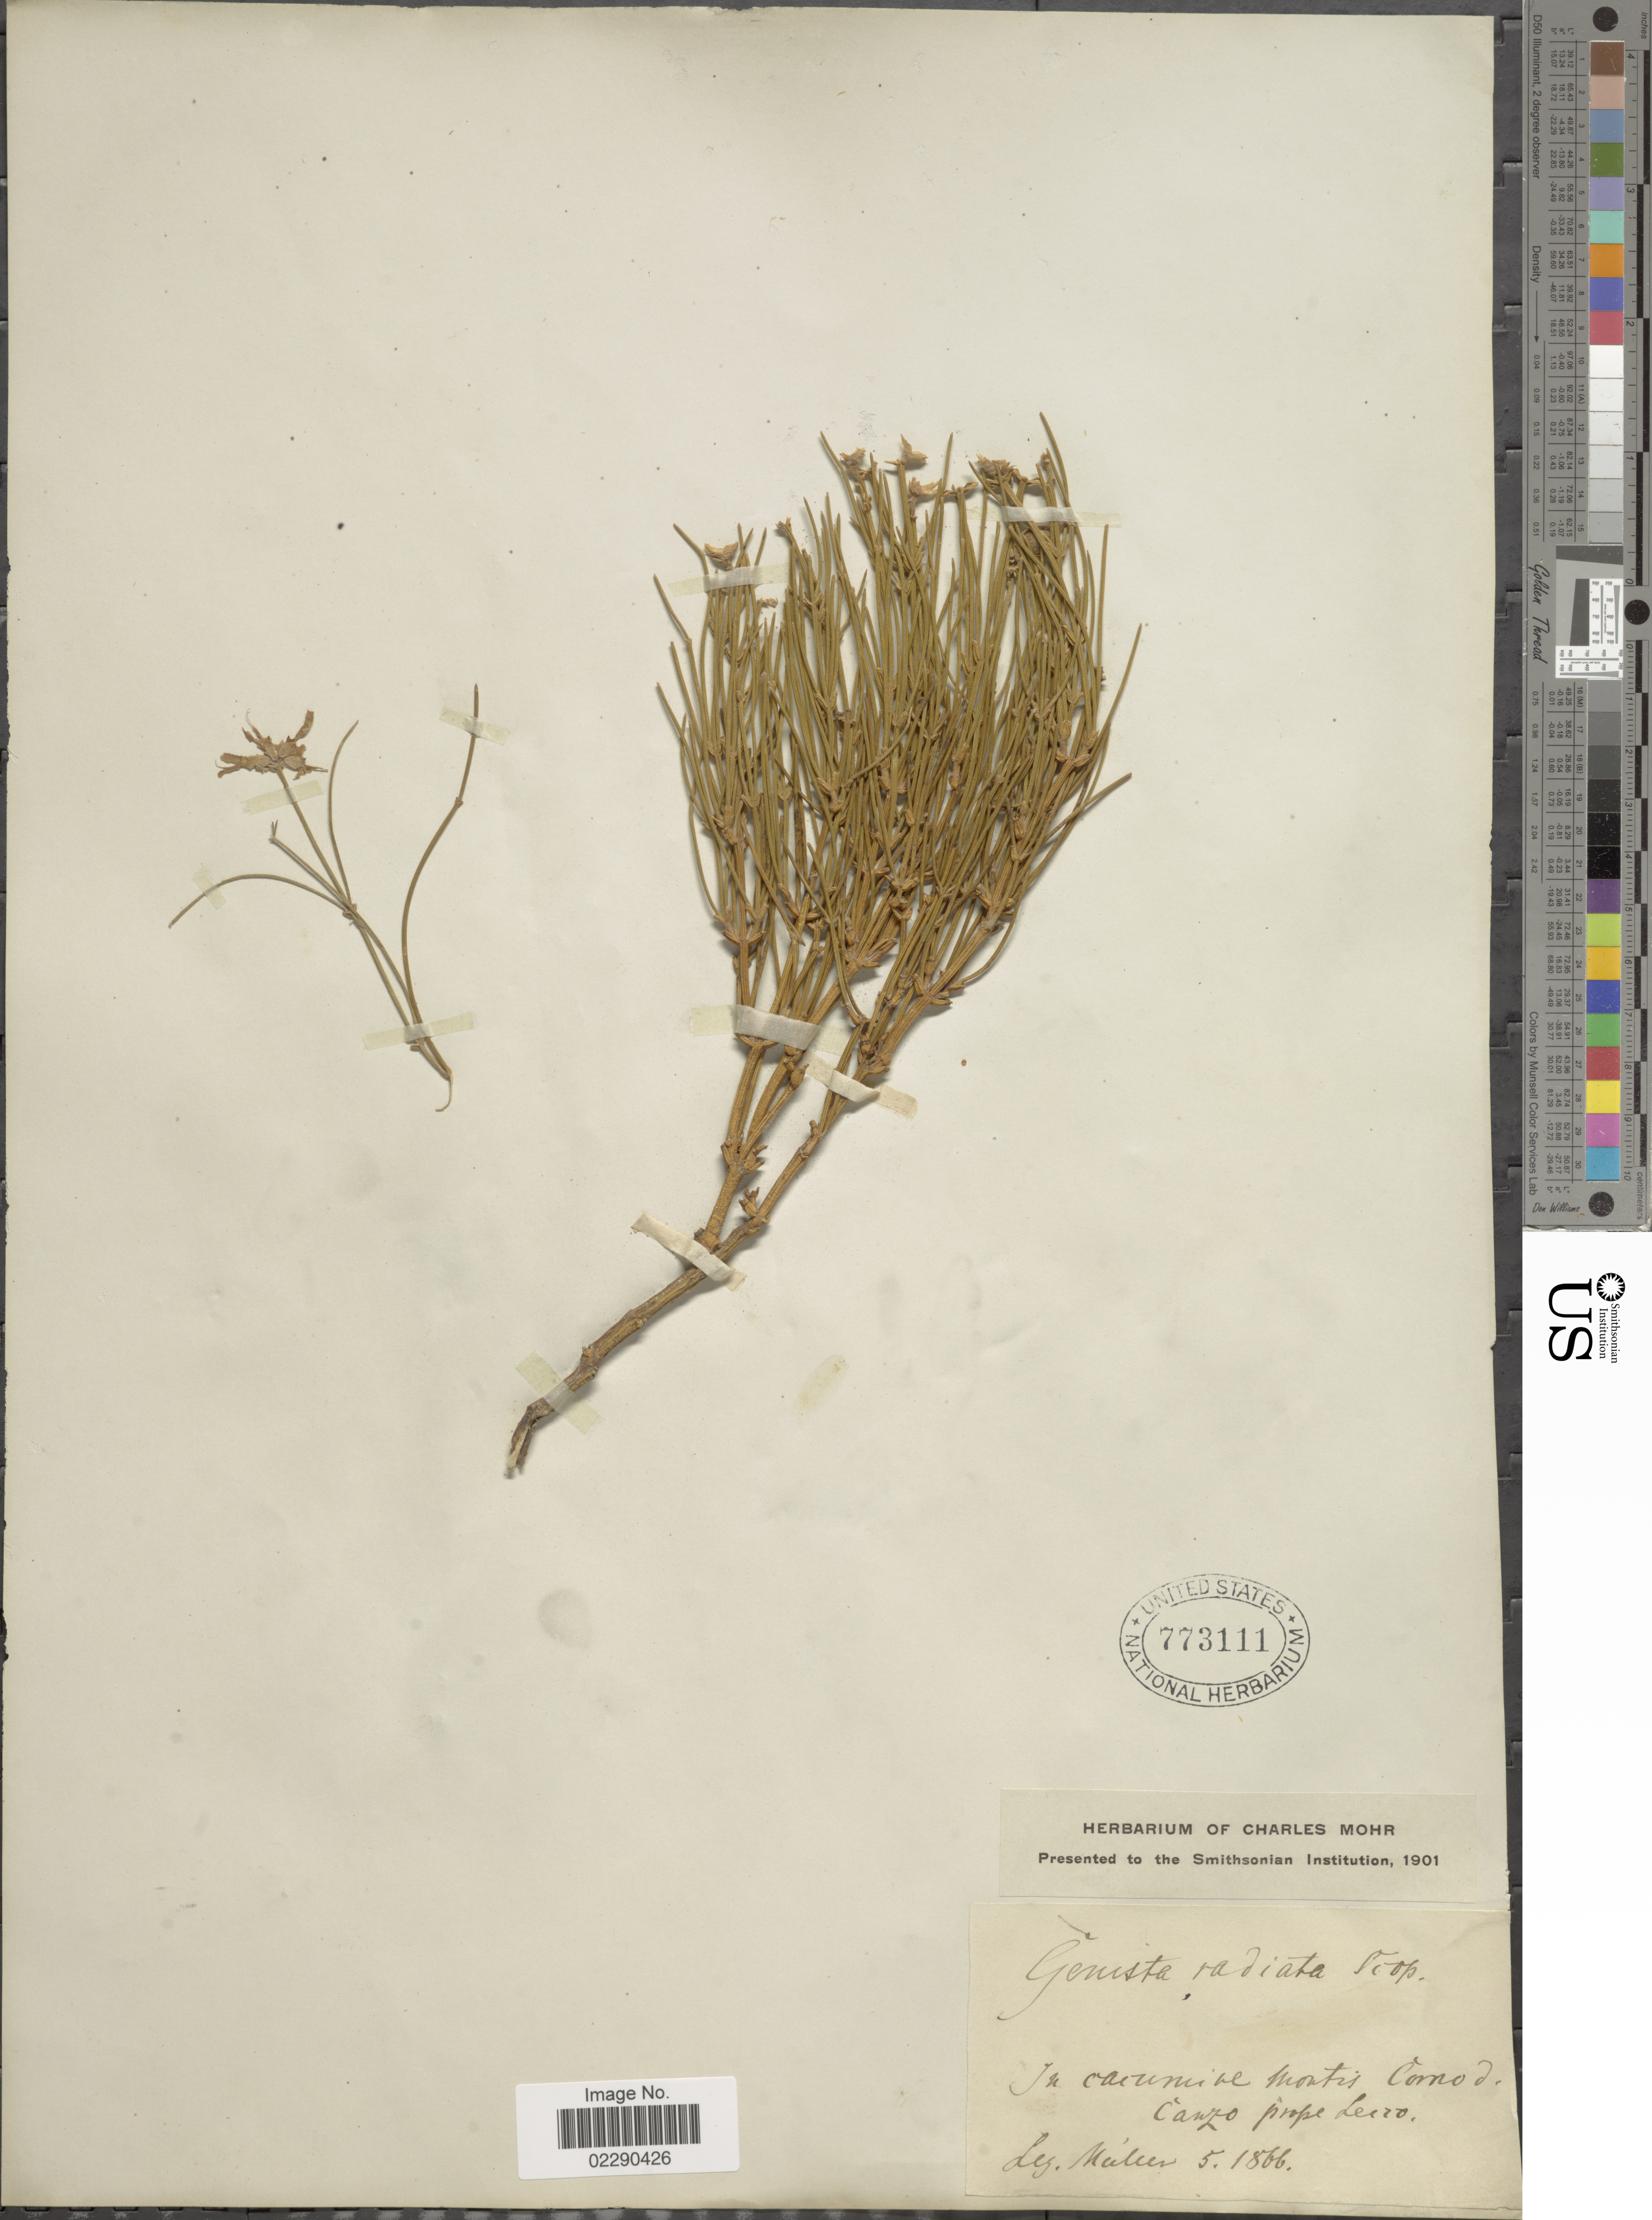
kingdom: Plantae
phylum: Tracheophyta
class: Magnoliopsida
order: Fabales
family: Fabaceae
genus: Genista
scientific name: Genista radiata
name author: (L.) Scop.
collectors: -- Müller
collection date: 1866-05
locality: Montis Cornod, Canzo prope Leico [interpreted]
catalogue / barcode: US 773111